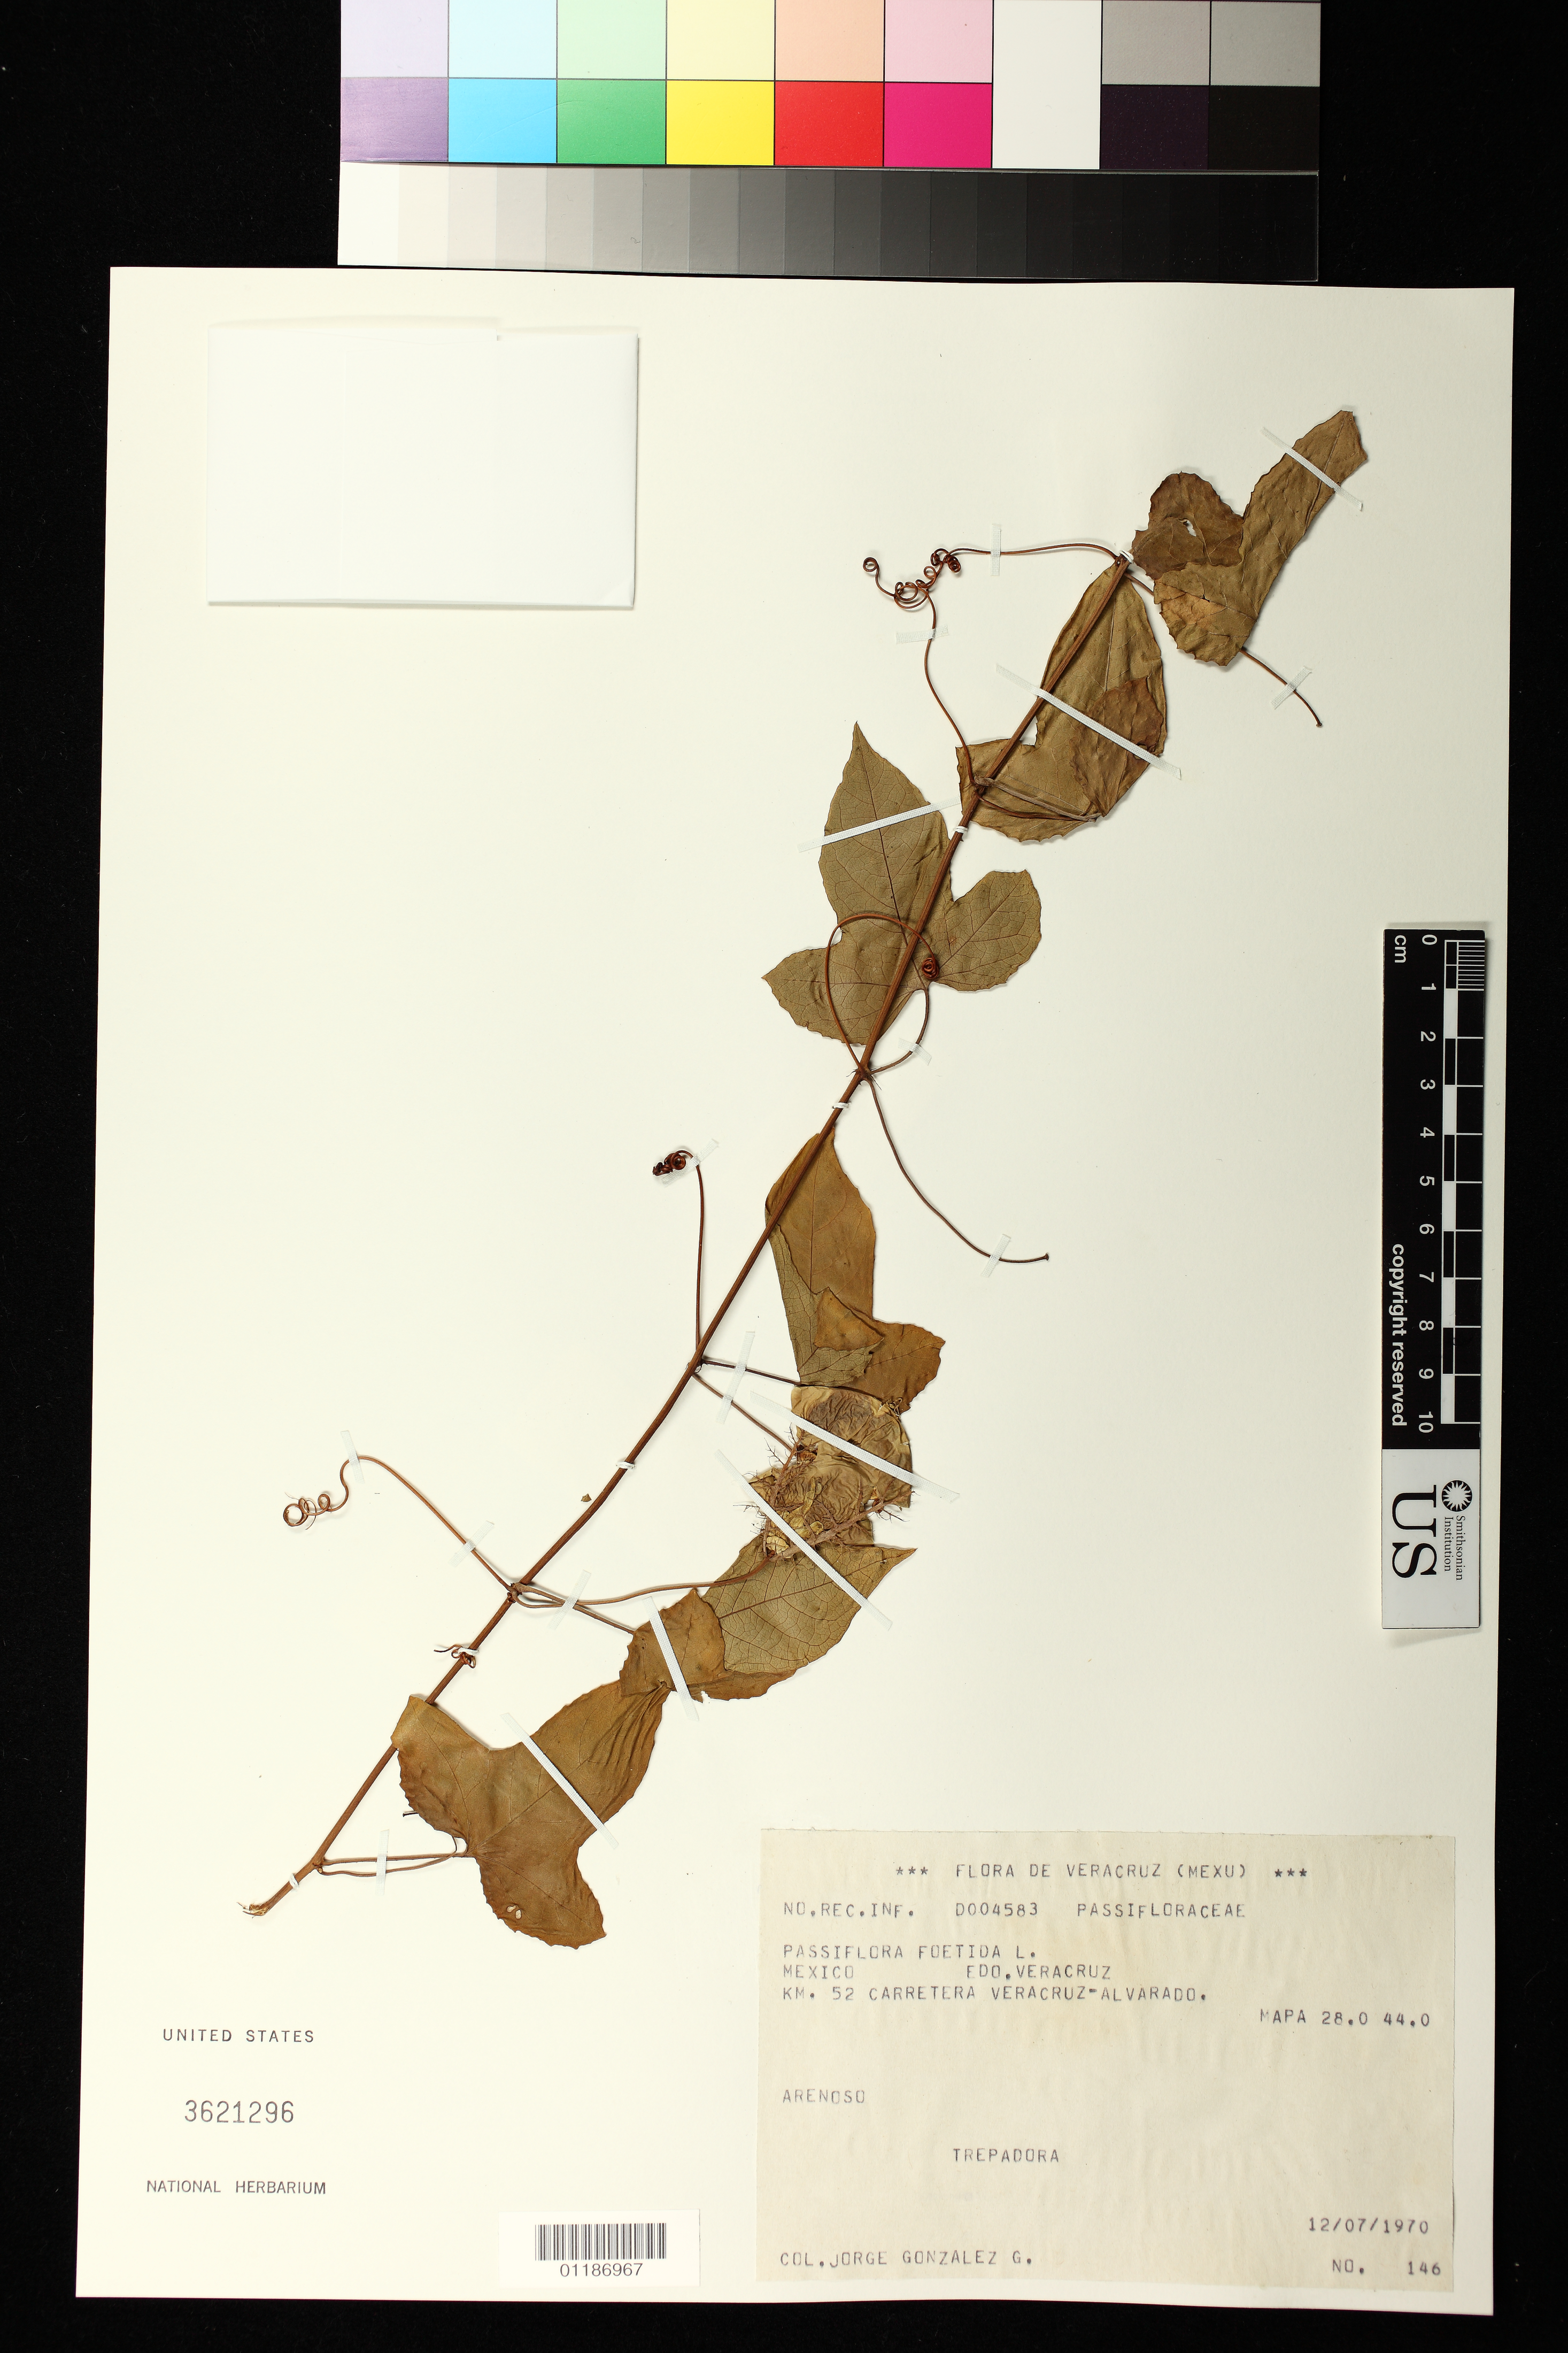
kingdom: Plantae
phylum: Tracheophyta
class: Magnoliopsida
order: Malpighiales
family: Passifloraceae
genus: Passiflora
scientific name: Passiflora ciliata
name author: Aiton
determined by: Svoboda, Harlan T., (NA), US Department of Agriculture (UNITED STATES)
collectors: J. G. Gonzalez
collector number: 146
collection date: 1970-07-12 or 1970-12-07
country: Mexico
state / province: Veracruz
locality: Km. 52 Carretera Veracruz-Alvarado. Mapa 28.0 44.0.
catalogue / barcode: US 3621296